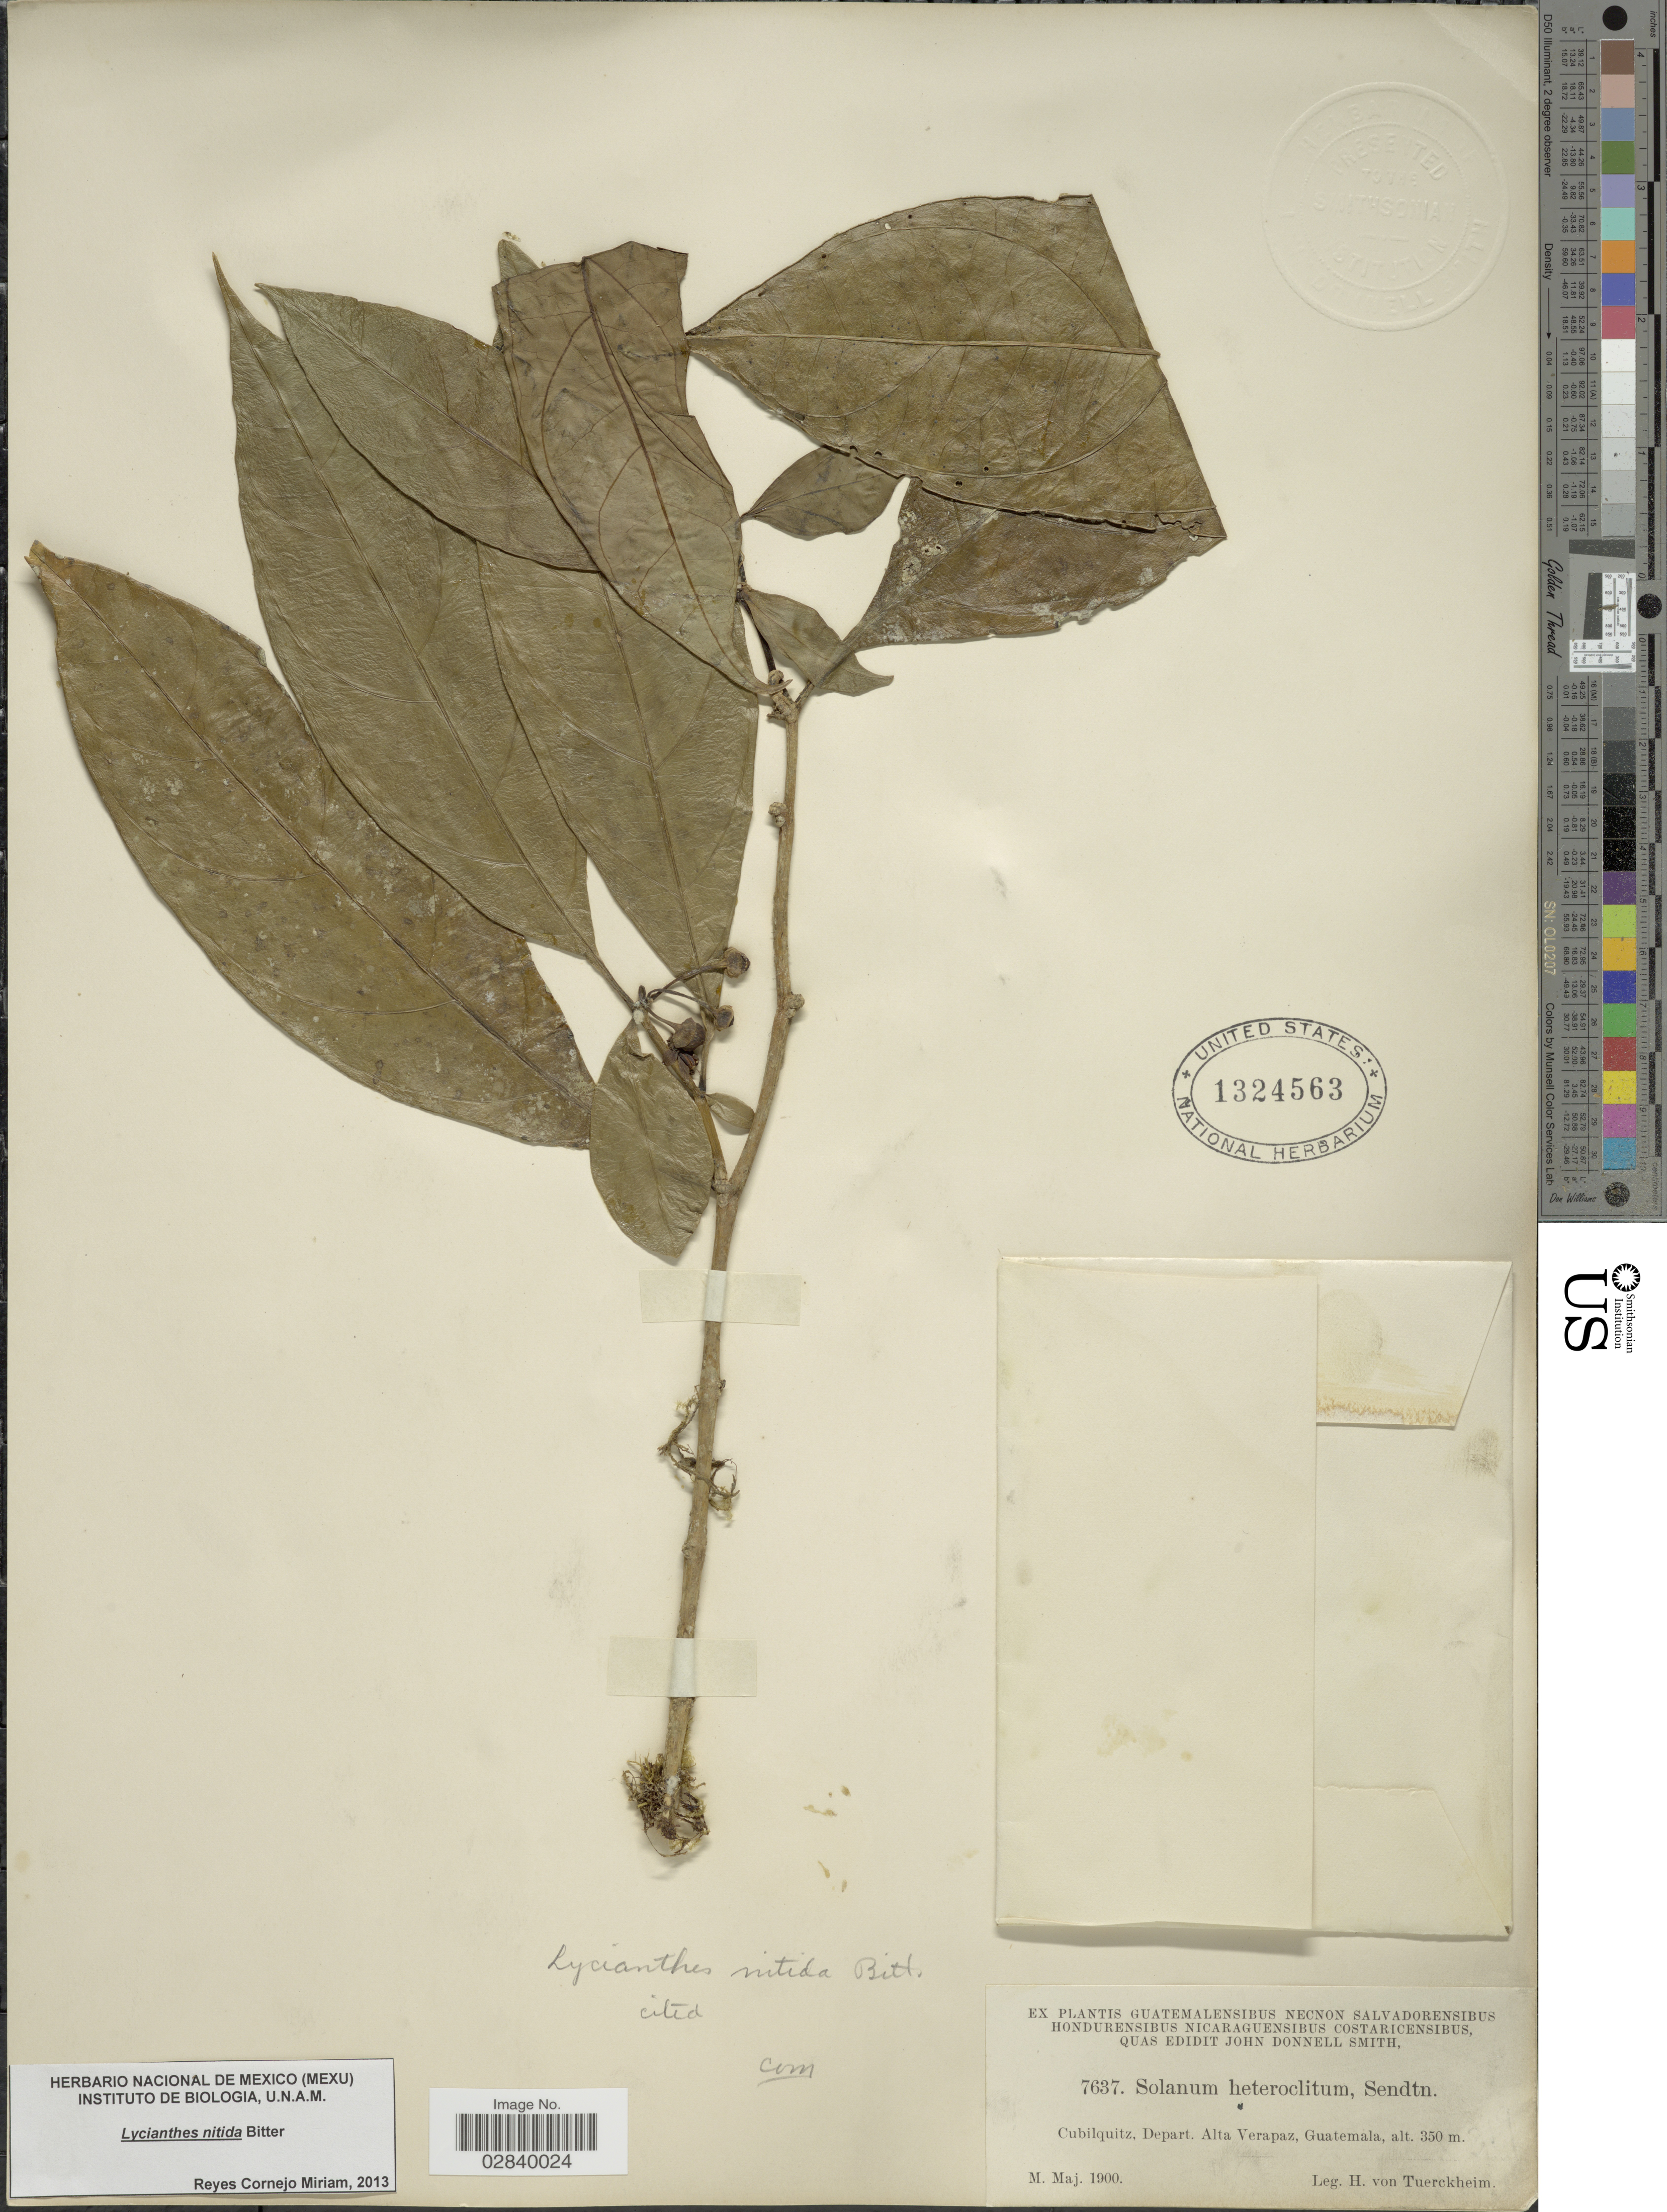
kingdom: Plantae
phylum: Tracheophyta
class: Magnoliopsida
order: Solanales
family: Solanaceae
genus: Lycianthes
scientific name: Lycianthes nitida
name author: Bitter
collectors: H. von Türckheim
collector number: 7637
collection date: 1900-05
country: Guatemala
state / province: Alta Verapaz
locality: Cubilquitz, Depart. Alta Verapaz.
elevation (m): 350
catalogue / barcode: US 1324563